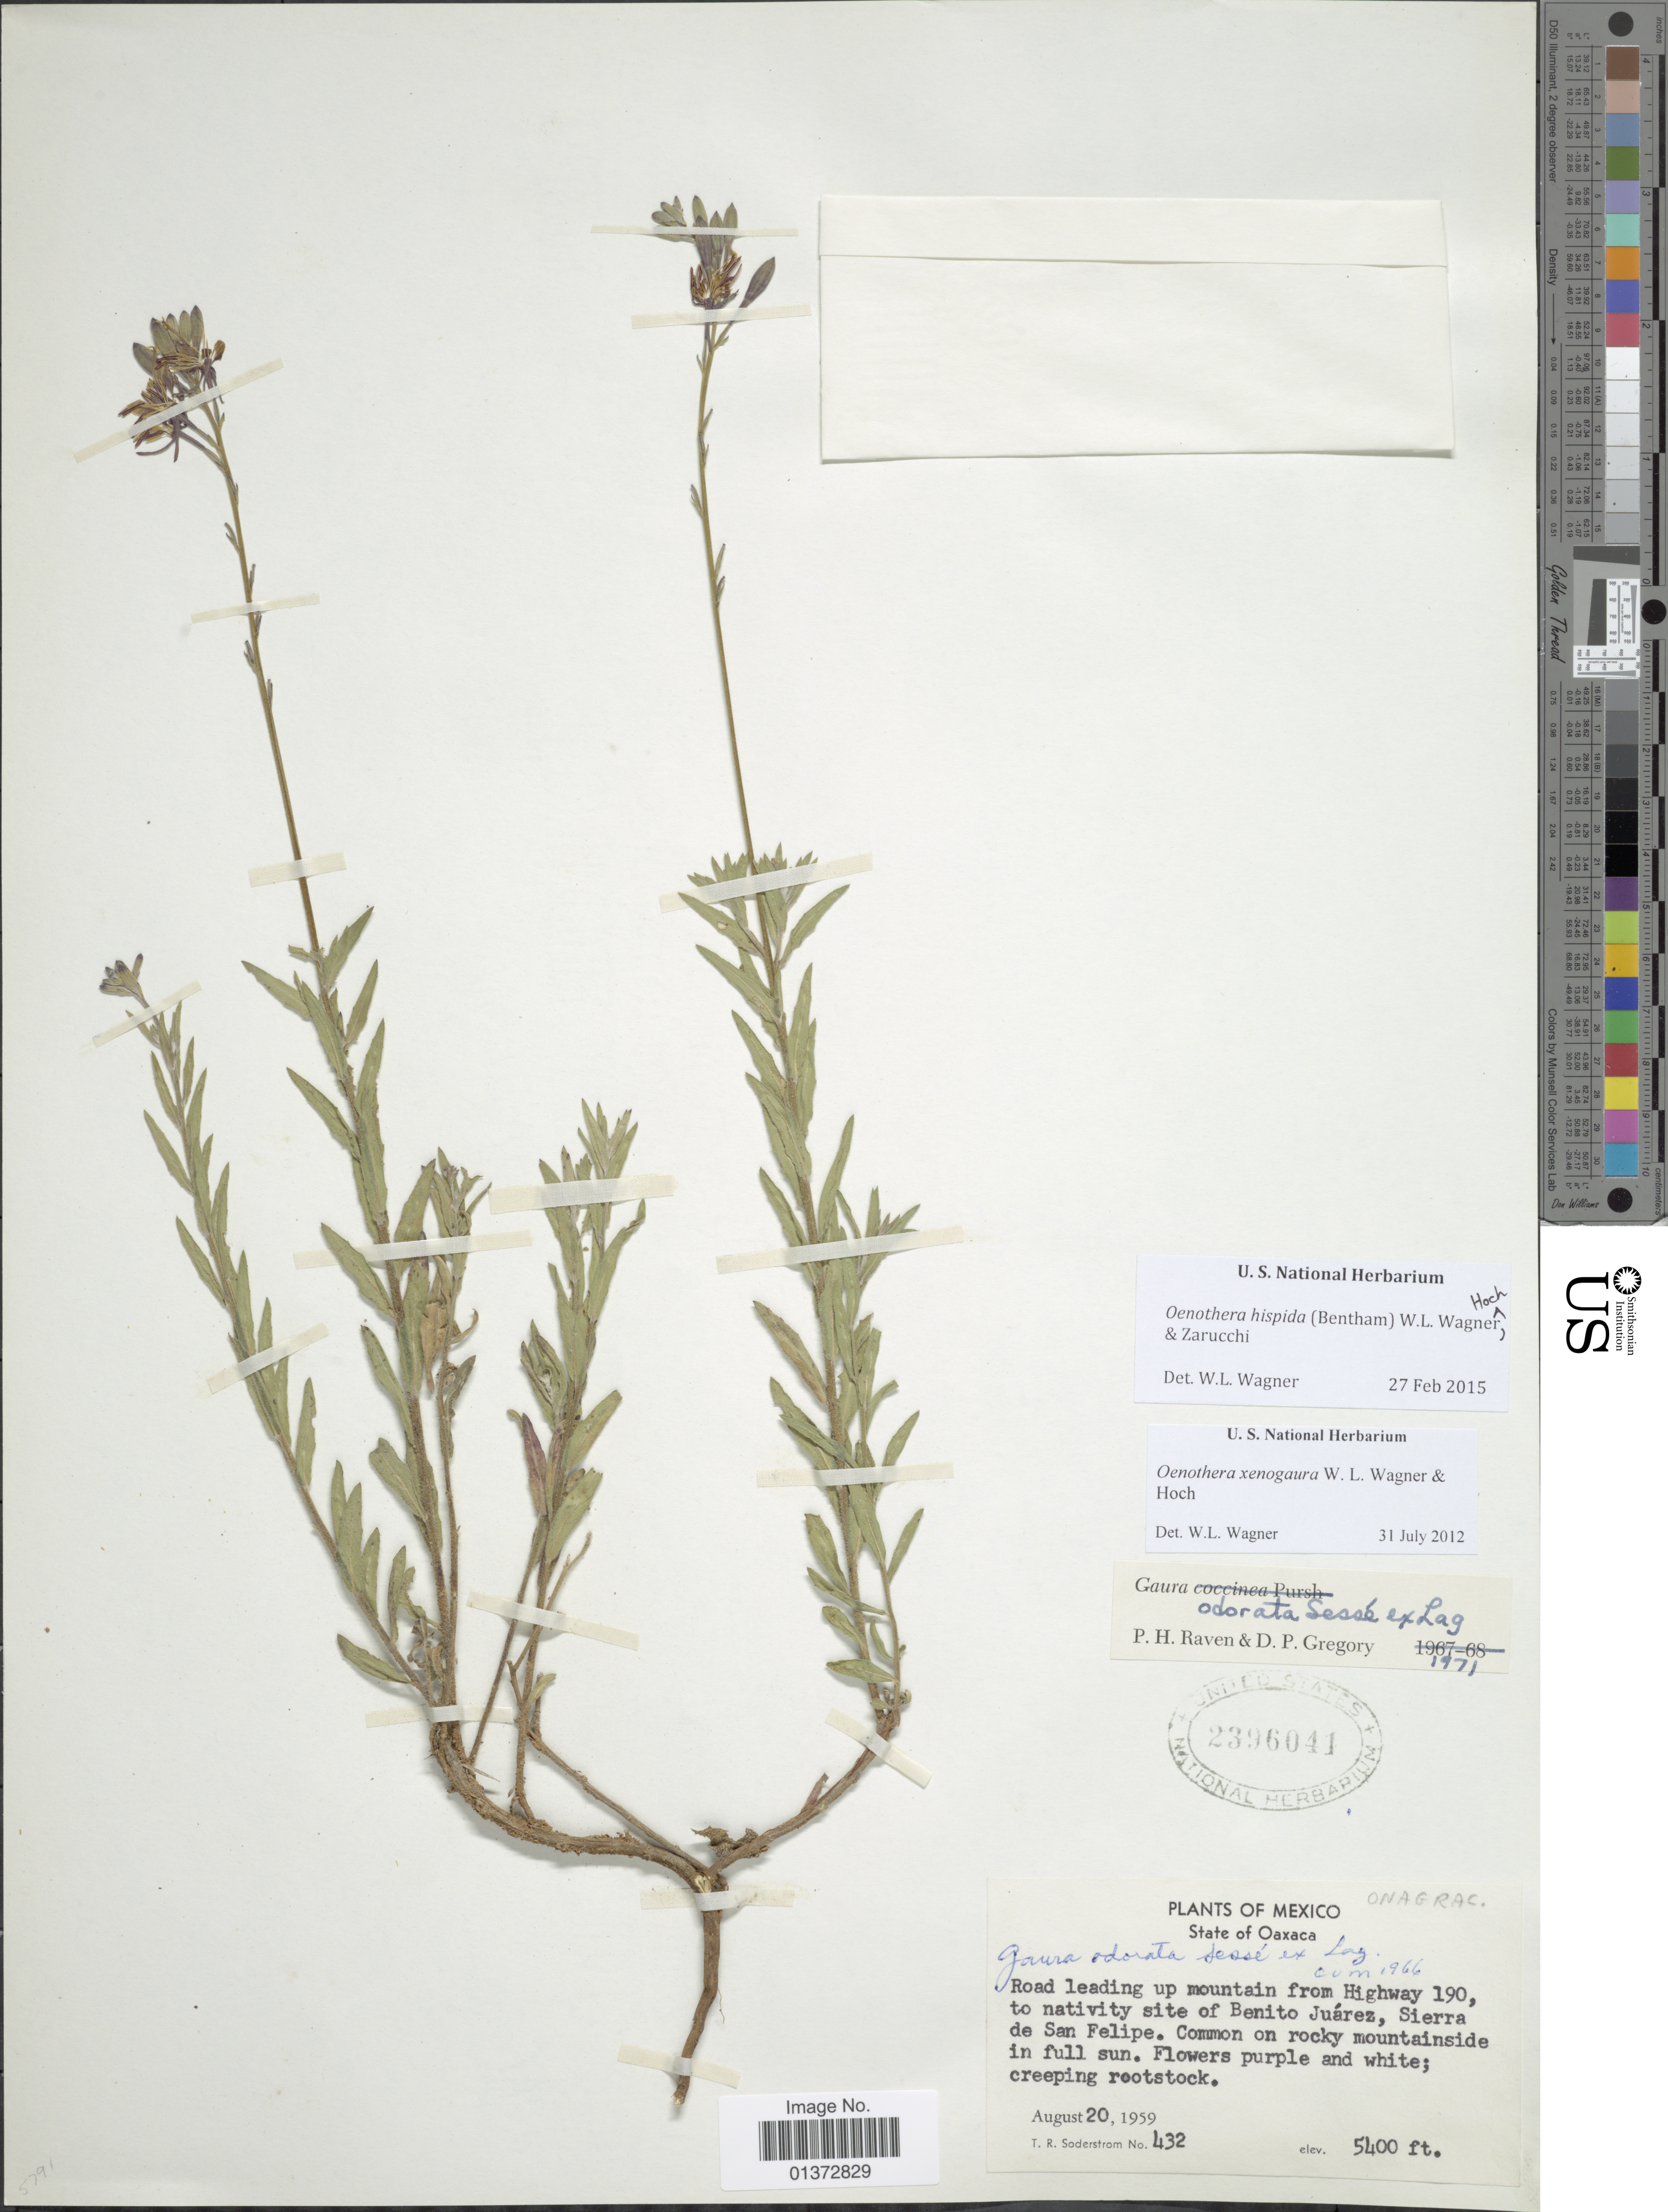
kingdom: Plantae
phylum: Tracheophyta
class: Magnoliopsida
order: Myrtales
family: Onagraceae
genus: Oenothera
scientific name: Oenothera hispida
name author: (Benth.) W.L. Wagner et al.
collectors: T. R. Soderstrom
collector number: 432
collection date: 1959-08-20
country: Mexico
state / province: Oaxaca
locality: Road leading up mountain from Highway 190, to nativity site of Benito Juárez, Sierra de San Felipe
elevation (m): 1646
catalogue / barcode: US 2396041